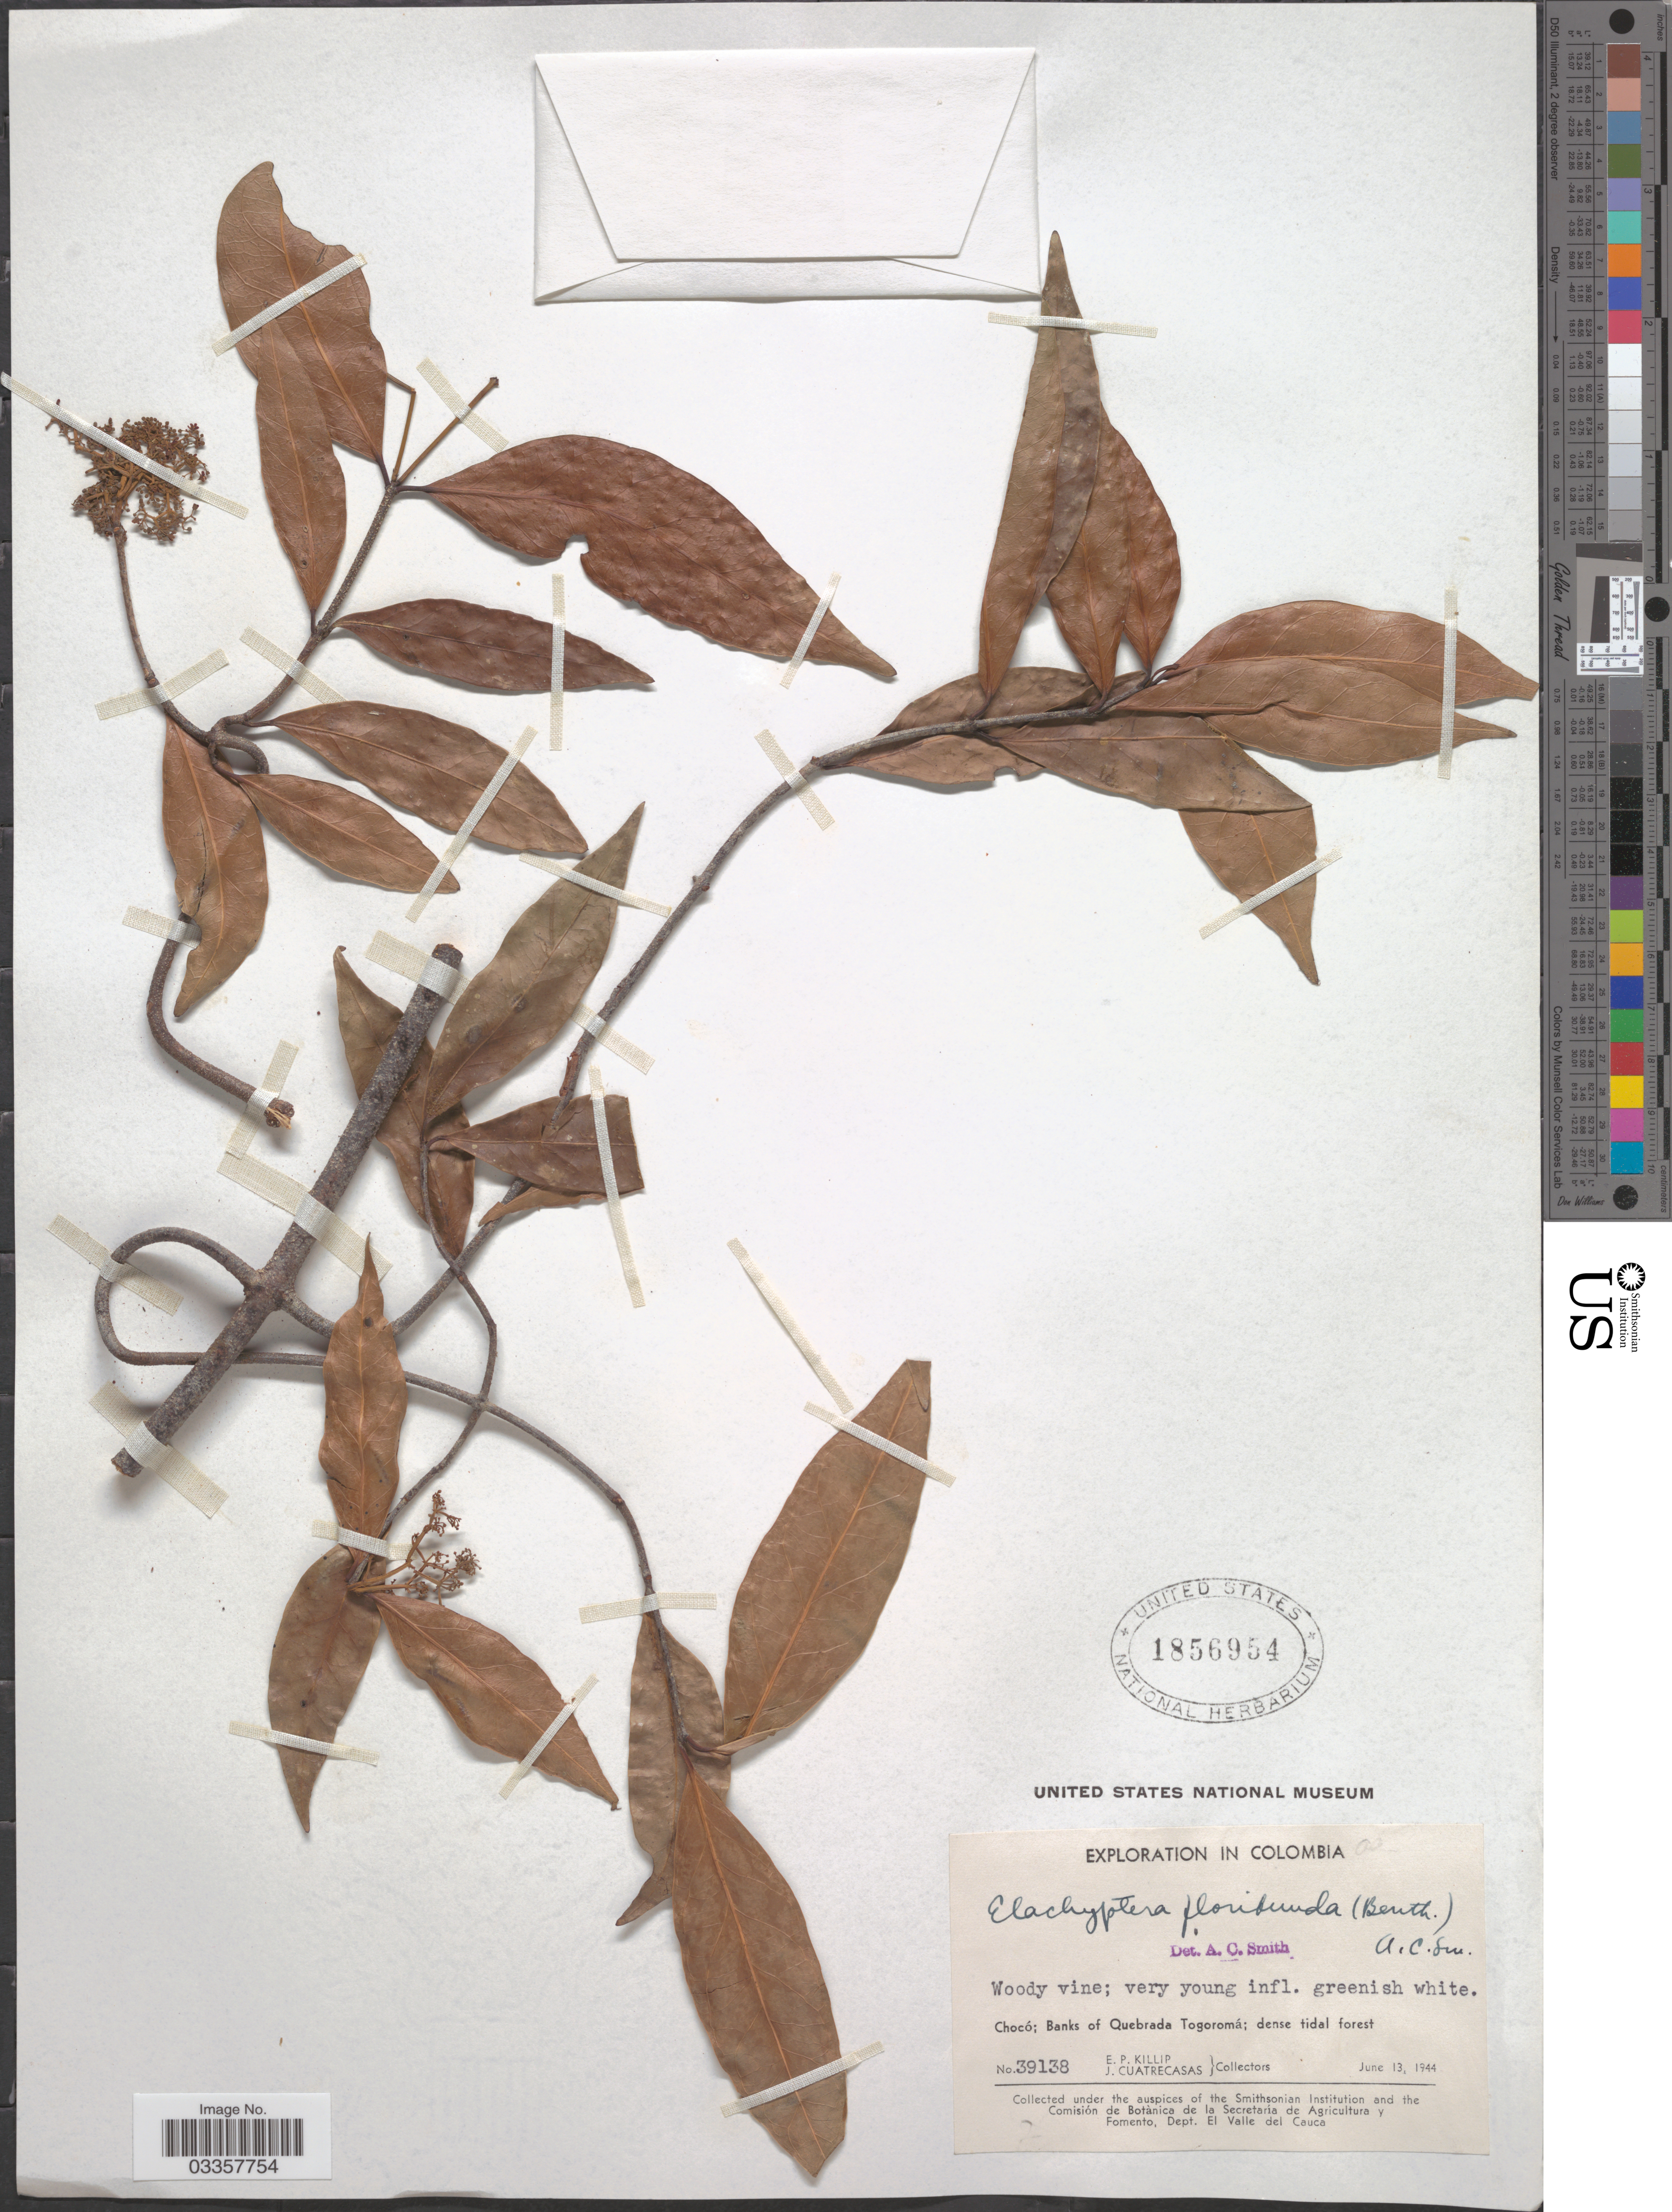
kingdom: Plantae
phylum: Tracheophyta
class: Magnoliopsida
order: Celastrales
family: Celastraceae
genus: Elachyptera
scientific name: Elachyptera floribunda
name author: (Benth.) A.C. Sm.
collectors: E. P. Killip & J. Cuatrecasas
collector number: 39138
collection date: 1944-06-13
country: Colombia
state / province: Chocó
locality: Banks of Quebrada Togoromá.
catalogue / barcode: US 1856954